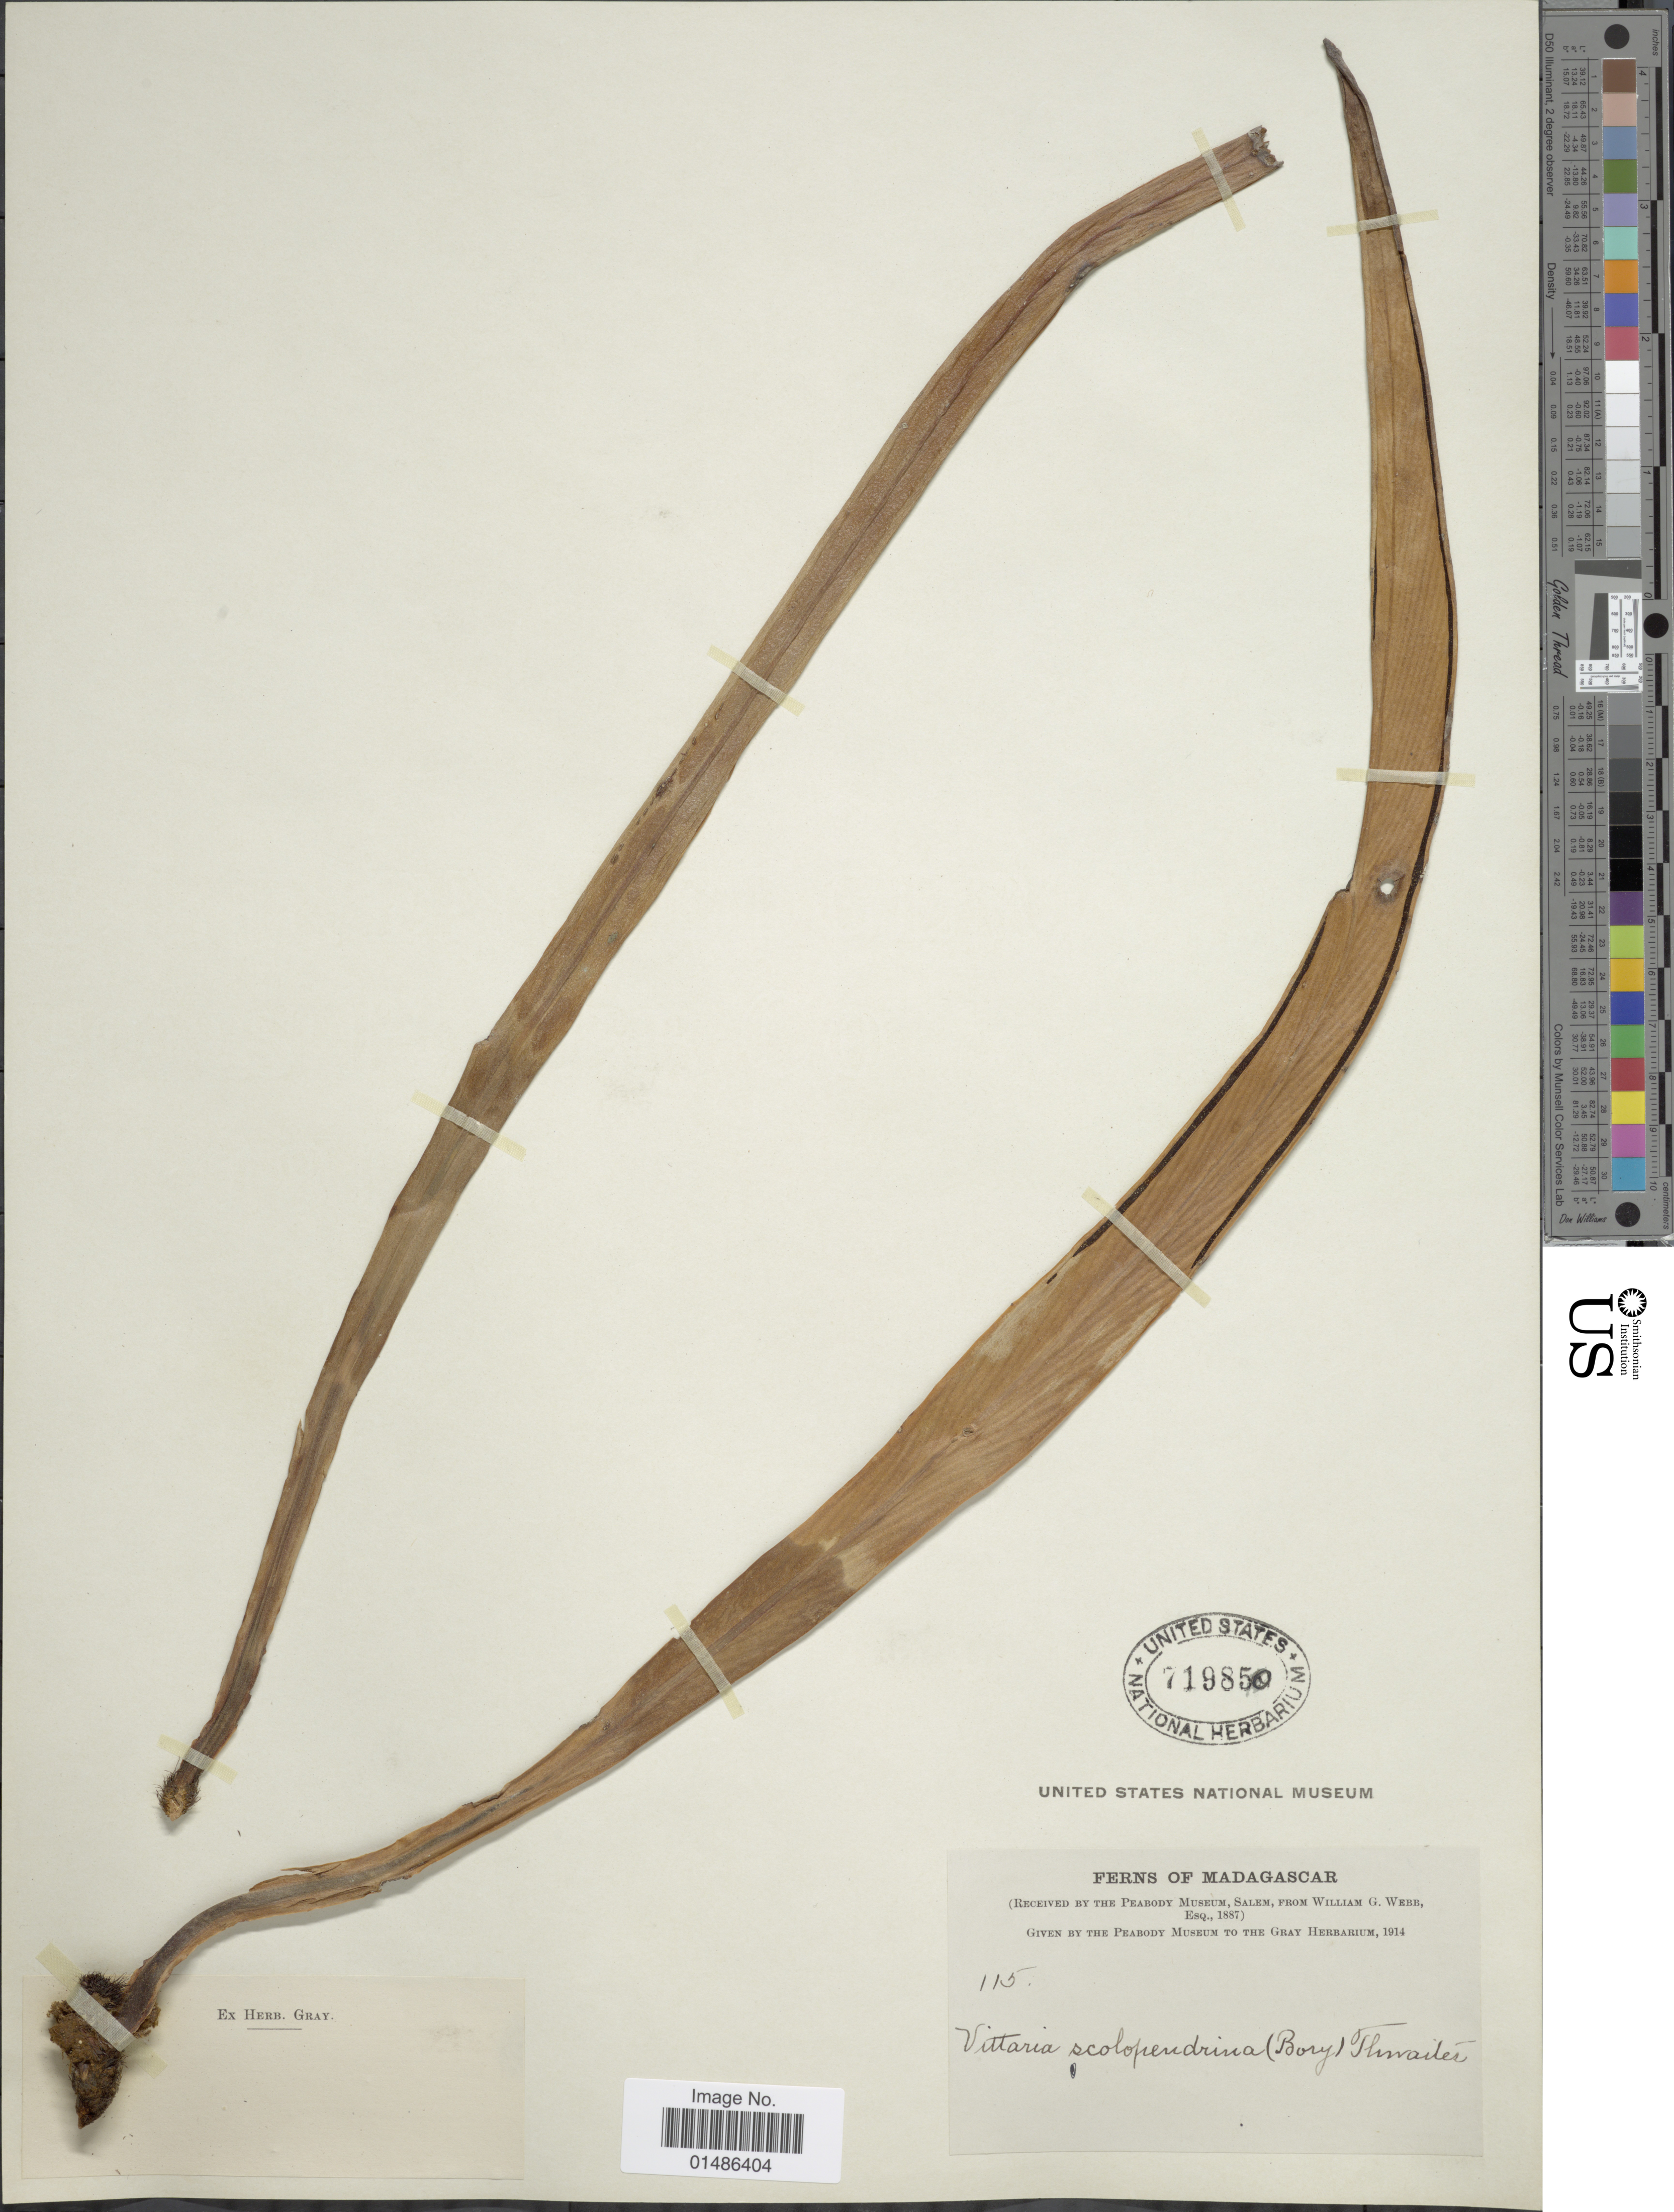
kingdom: Plantae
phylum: Tracheophyta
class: Polypodiopsida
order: Polypodiales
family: Pteridaceae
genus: Haplopteris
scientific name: Haplopteris scolopendrina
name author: (Bory) Presl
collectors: W. Webb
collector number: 115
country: Madagascar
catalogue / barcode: US 719850